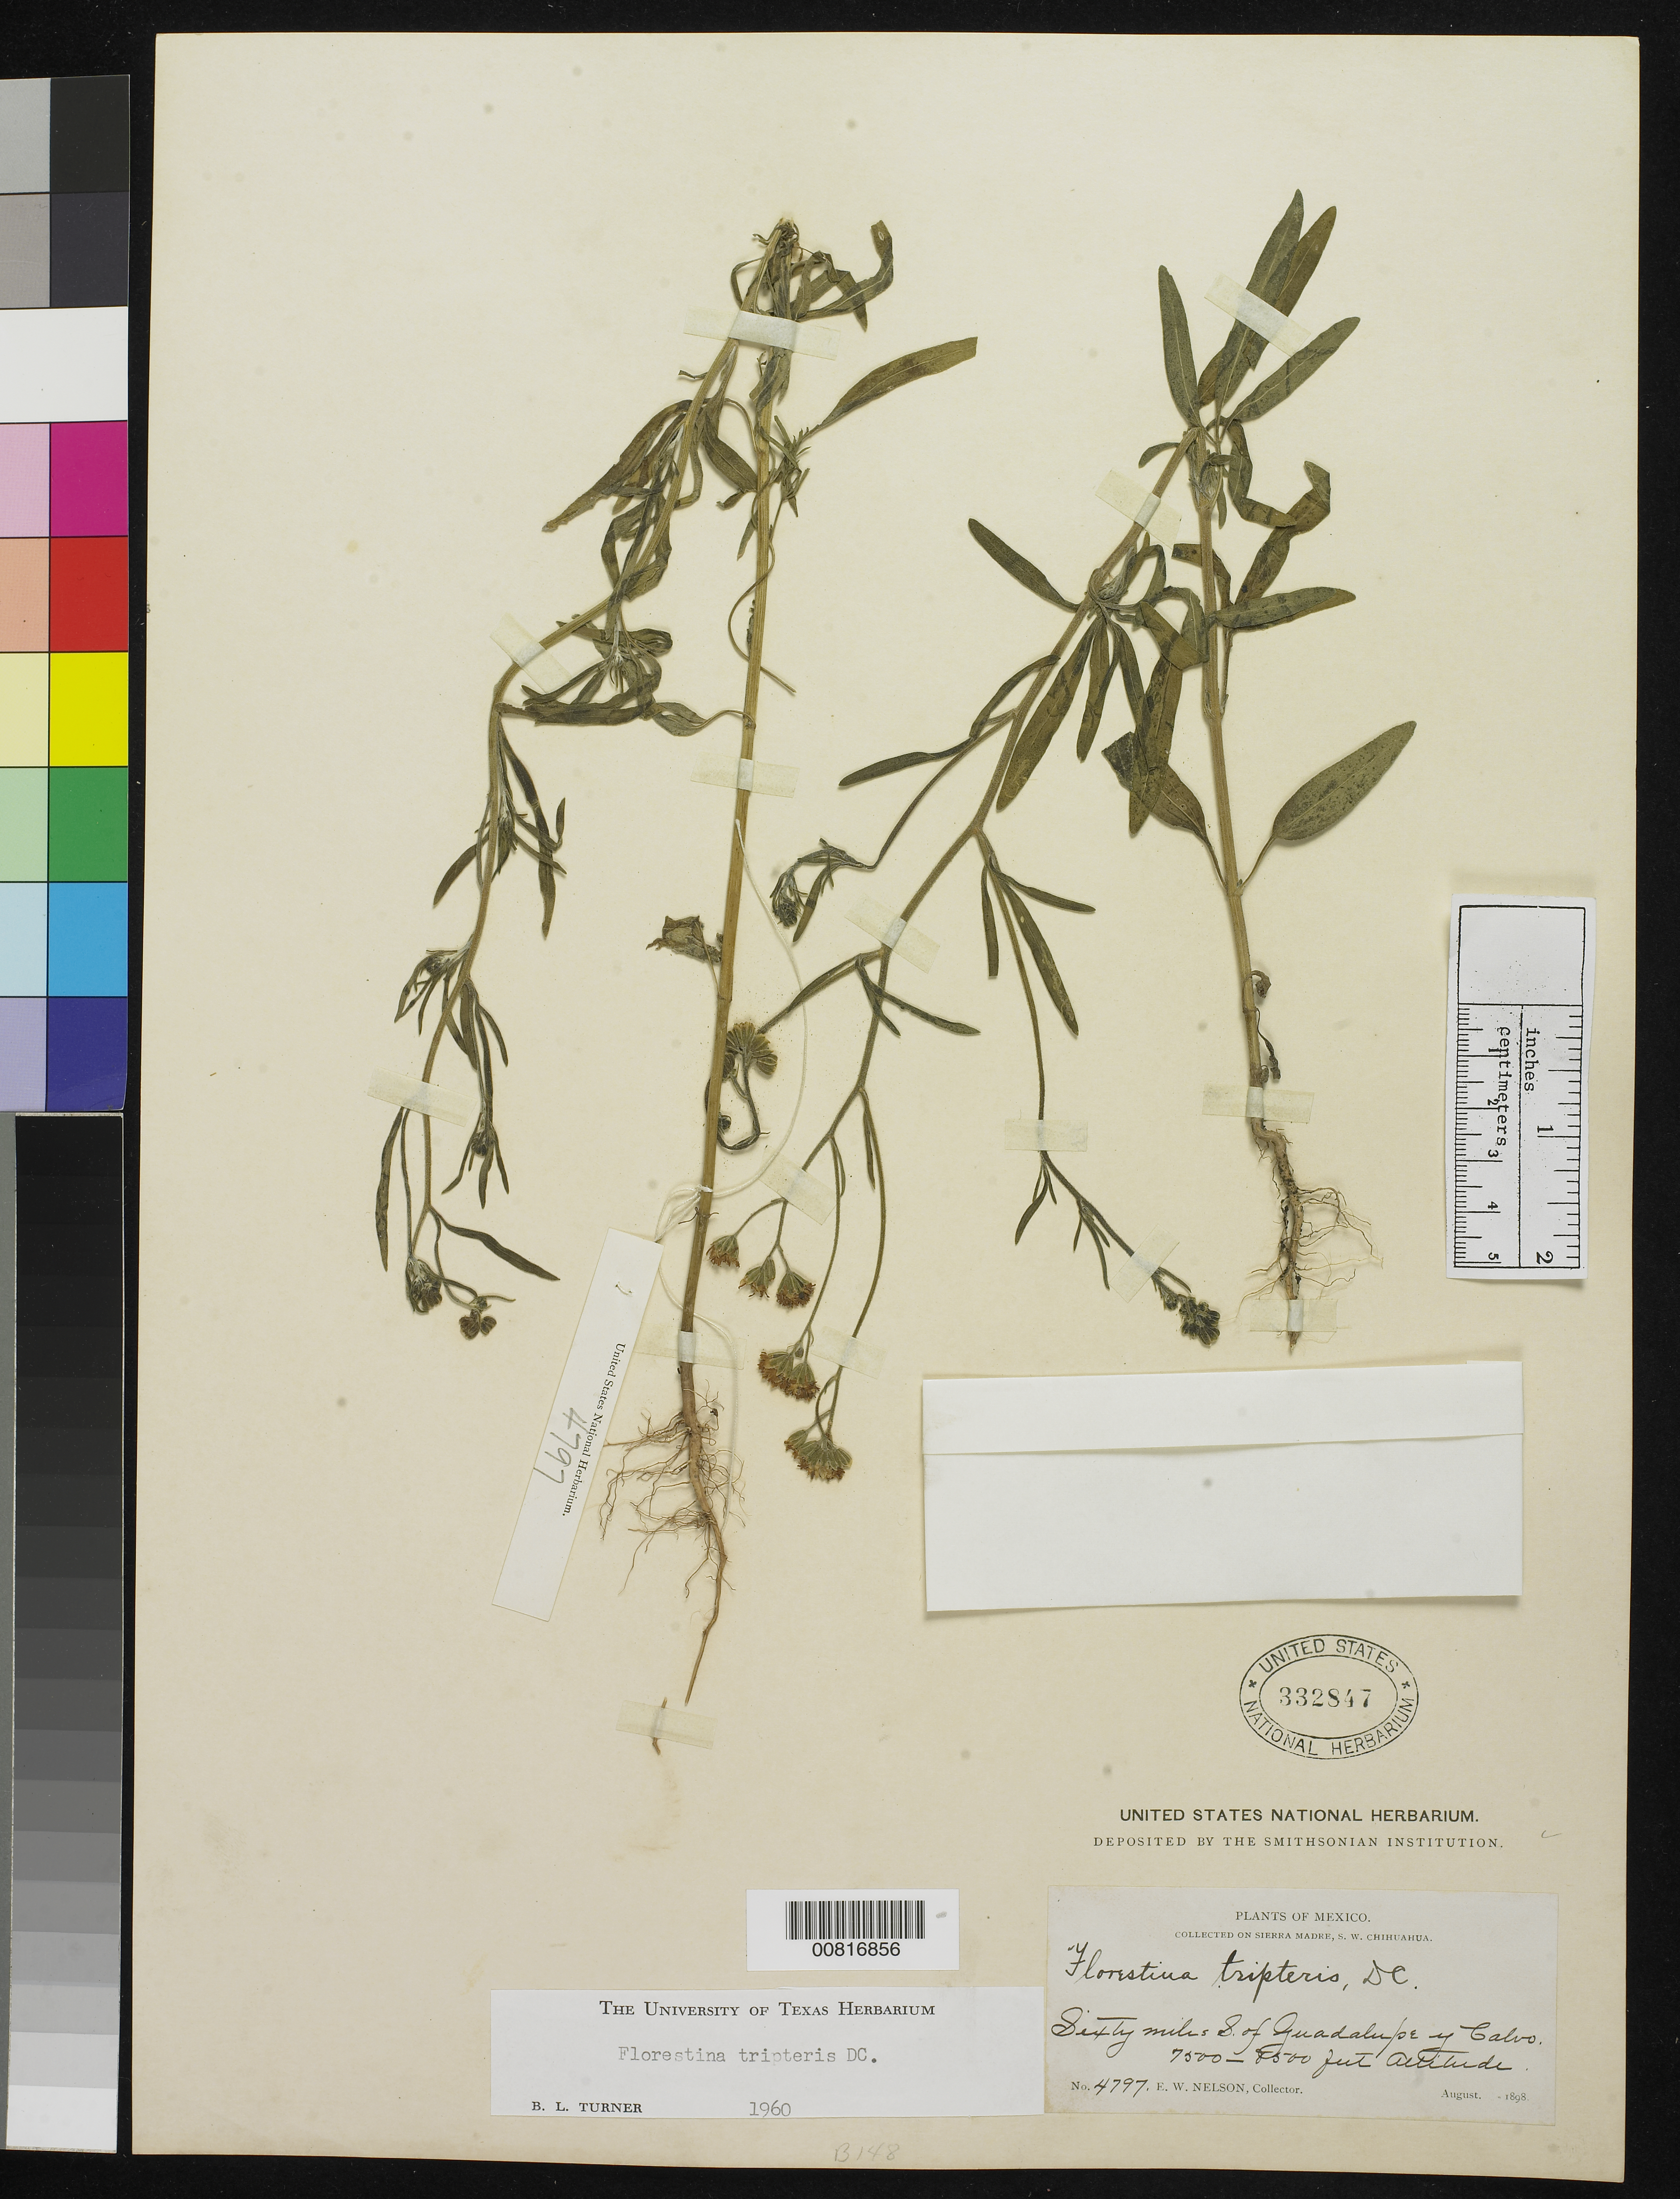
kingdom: Plantae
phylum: Tracheophyta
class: Magnoliopsida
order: Asterales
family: Asteraceae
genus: Florestina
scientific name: Florestina tripteris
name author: DC.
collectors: E. W. Nelson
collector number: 4797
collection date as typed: Aug 1898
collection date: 1898-08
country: Mexico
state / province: Chihuahua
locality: Sixty miles S. of Guadalupe y Calvo, Chihuahua.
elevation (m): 2286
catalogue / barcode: US 332847